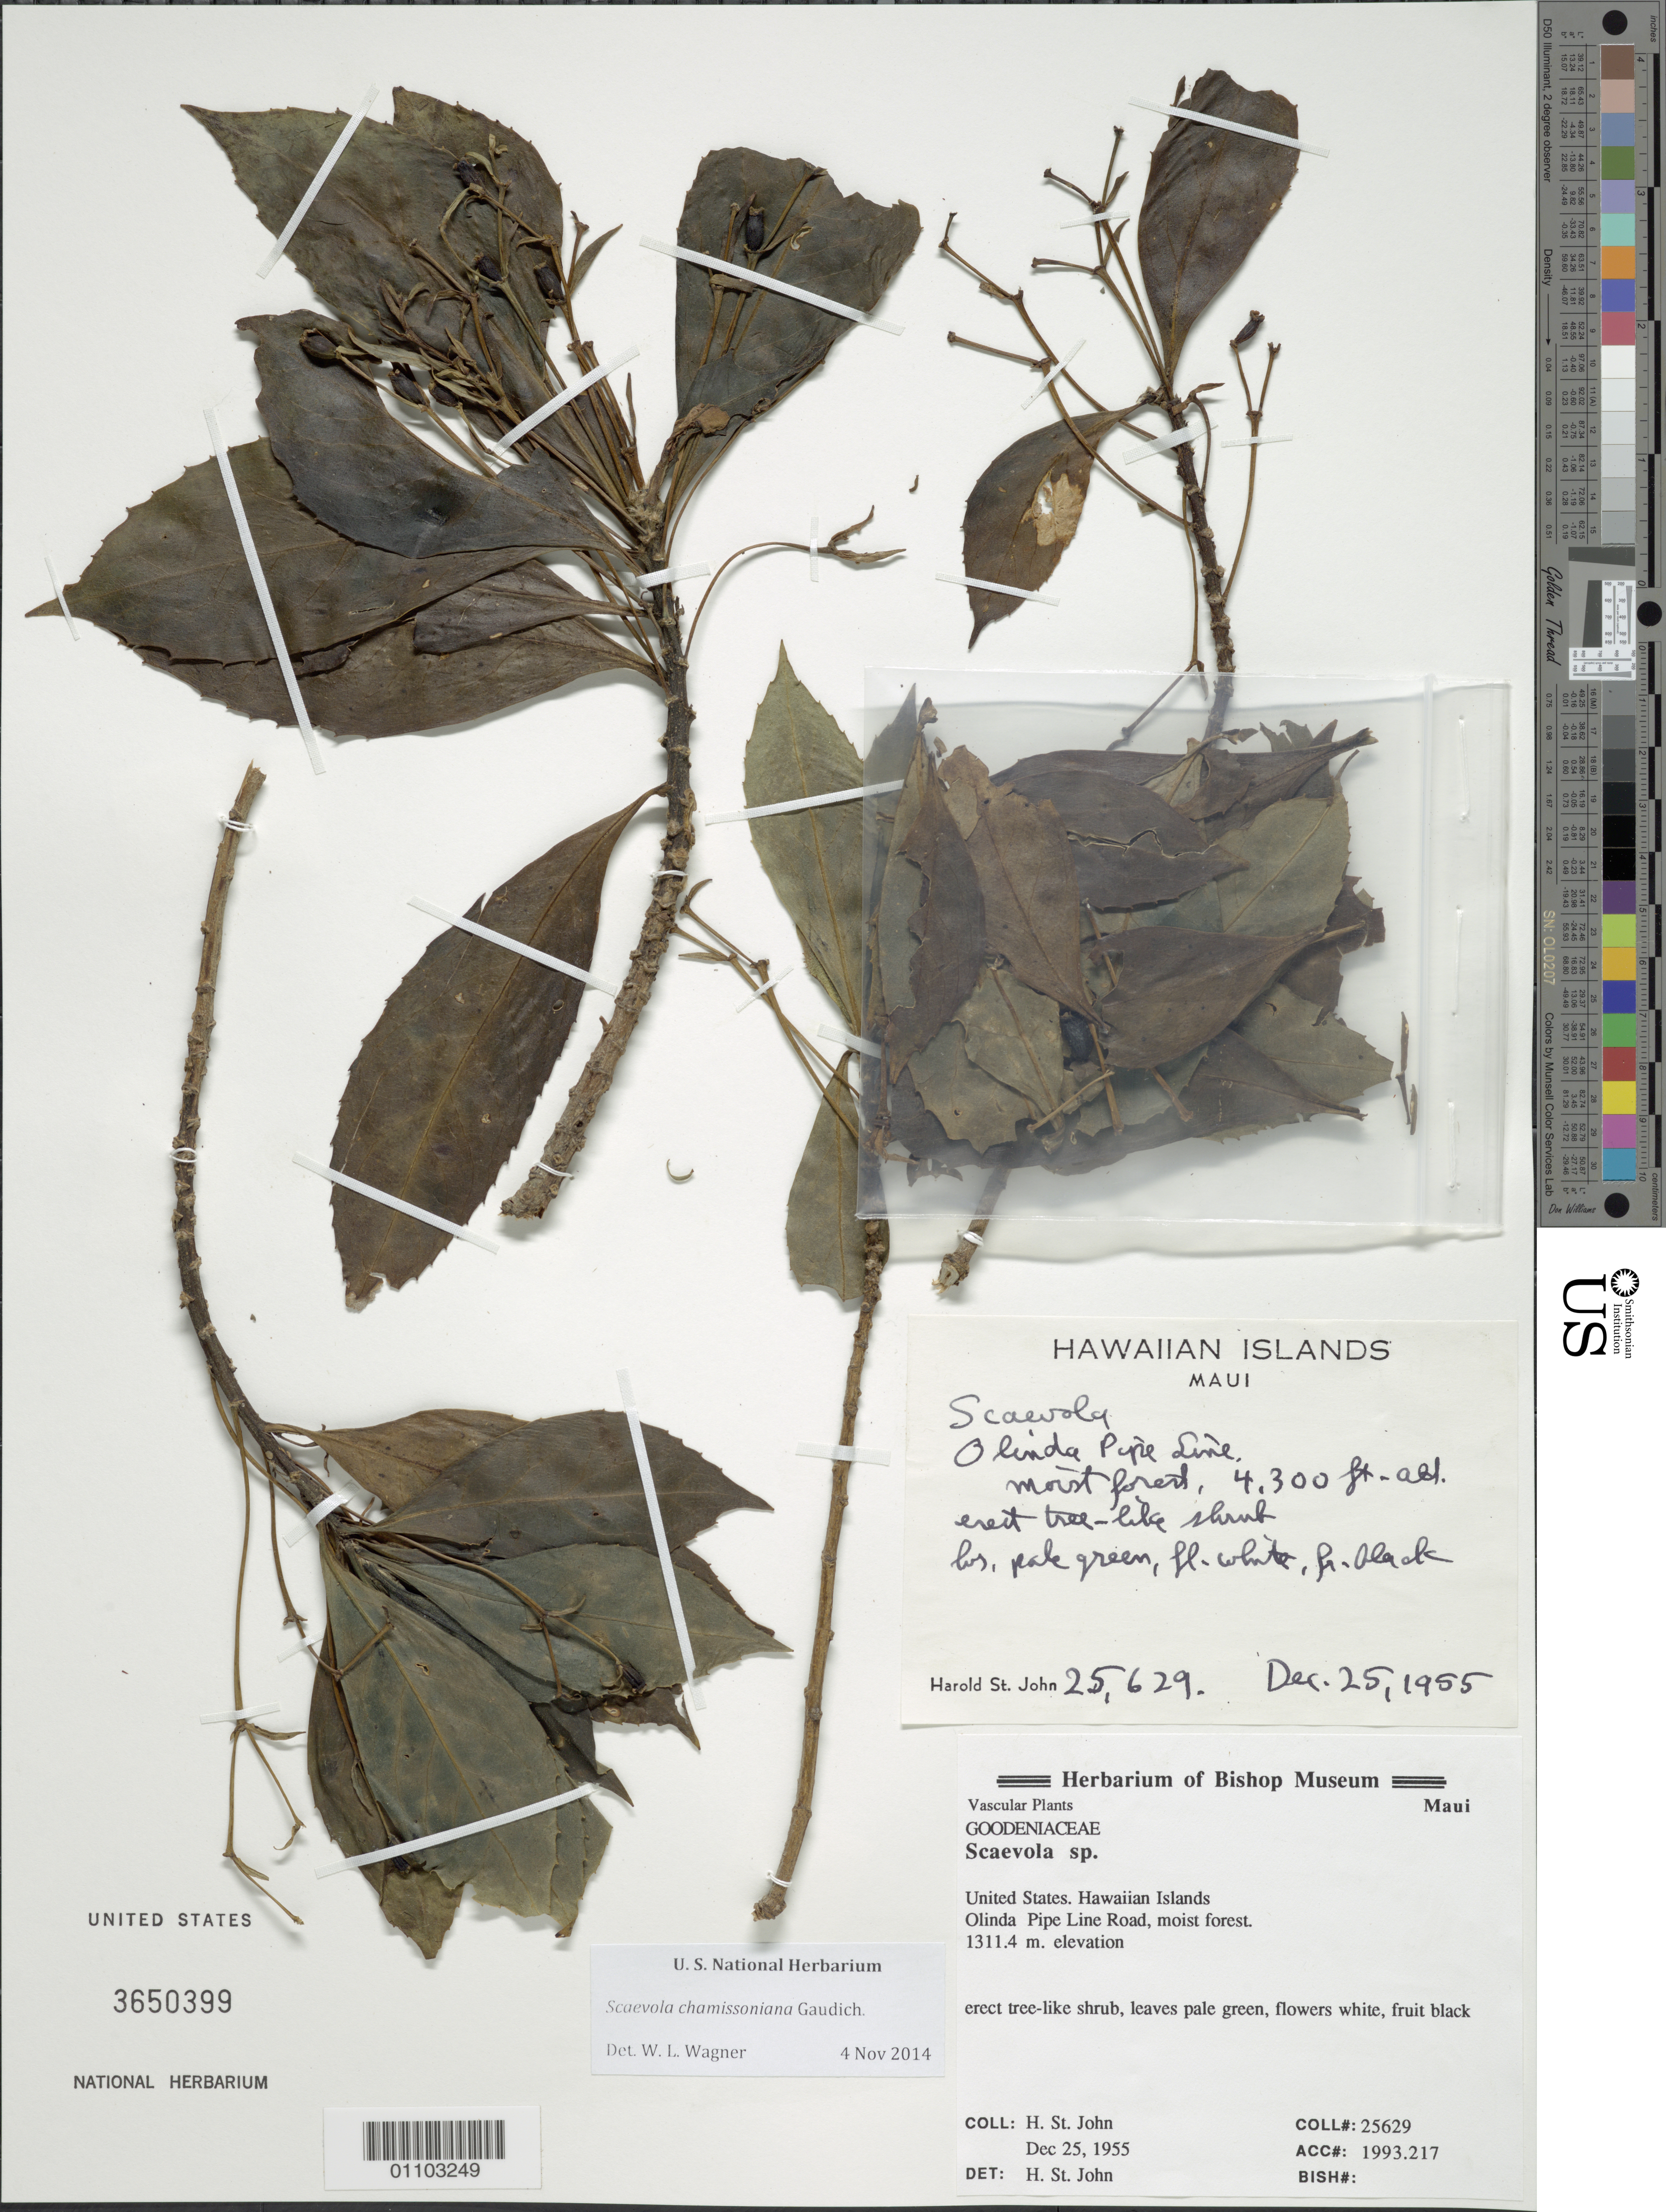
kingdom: Plantae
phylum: Tracheophyta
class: Magnoliopsida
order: Asterales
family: Goodeniaceae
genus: Scaevola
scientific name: Scaevola chamissoniana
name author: Gaudich.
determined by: Wagner, W. L., (BOT), Smithsonian Institution - National Museum of Natural History (UNITED STATES)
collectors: H. St. John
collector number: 25629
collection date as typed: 25 Dec 1955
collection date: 1955-12-25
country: United States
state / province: Hawaii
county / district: Maui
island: Maui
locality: Olinda Pipe Line, Makawao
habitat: Moist forest, erect tree- like shrub.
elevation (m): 1311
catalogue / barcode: US 3650399